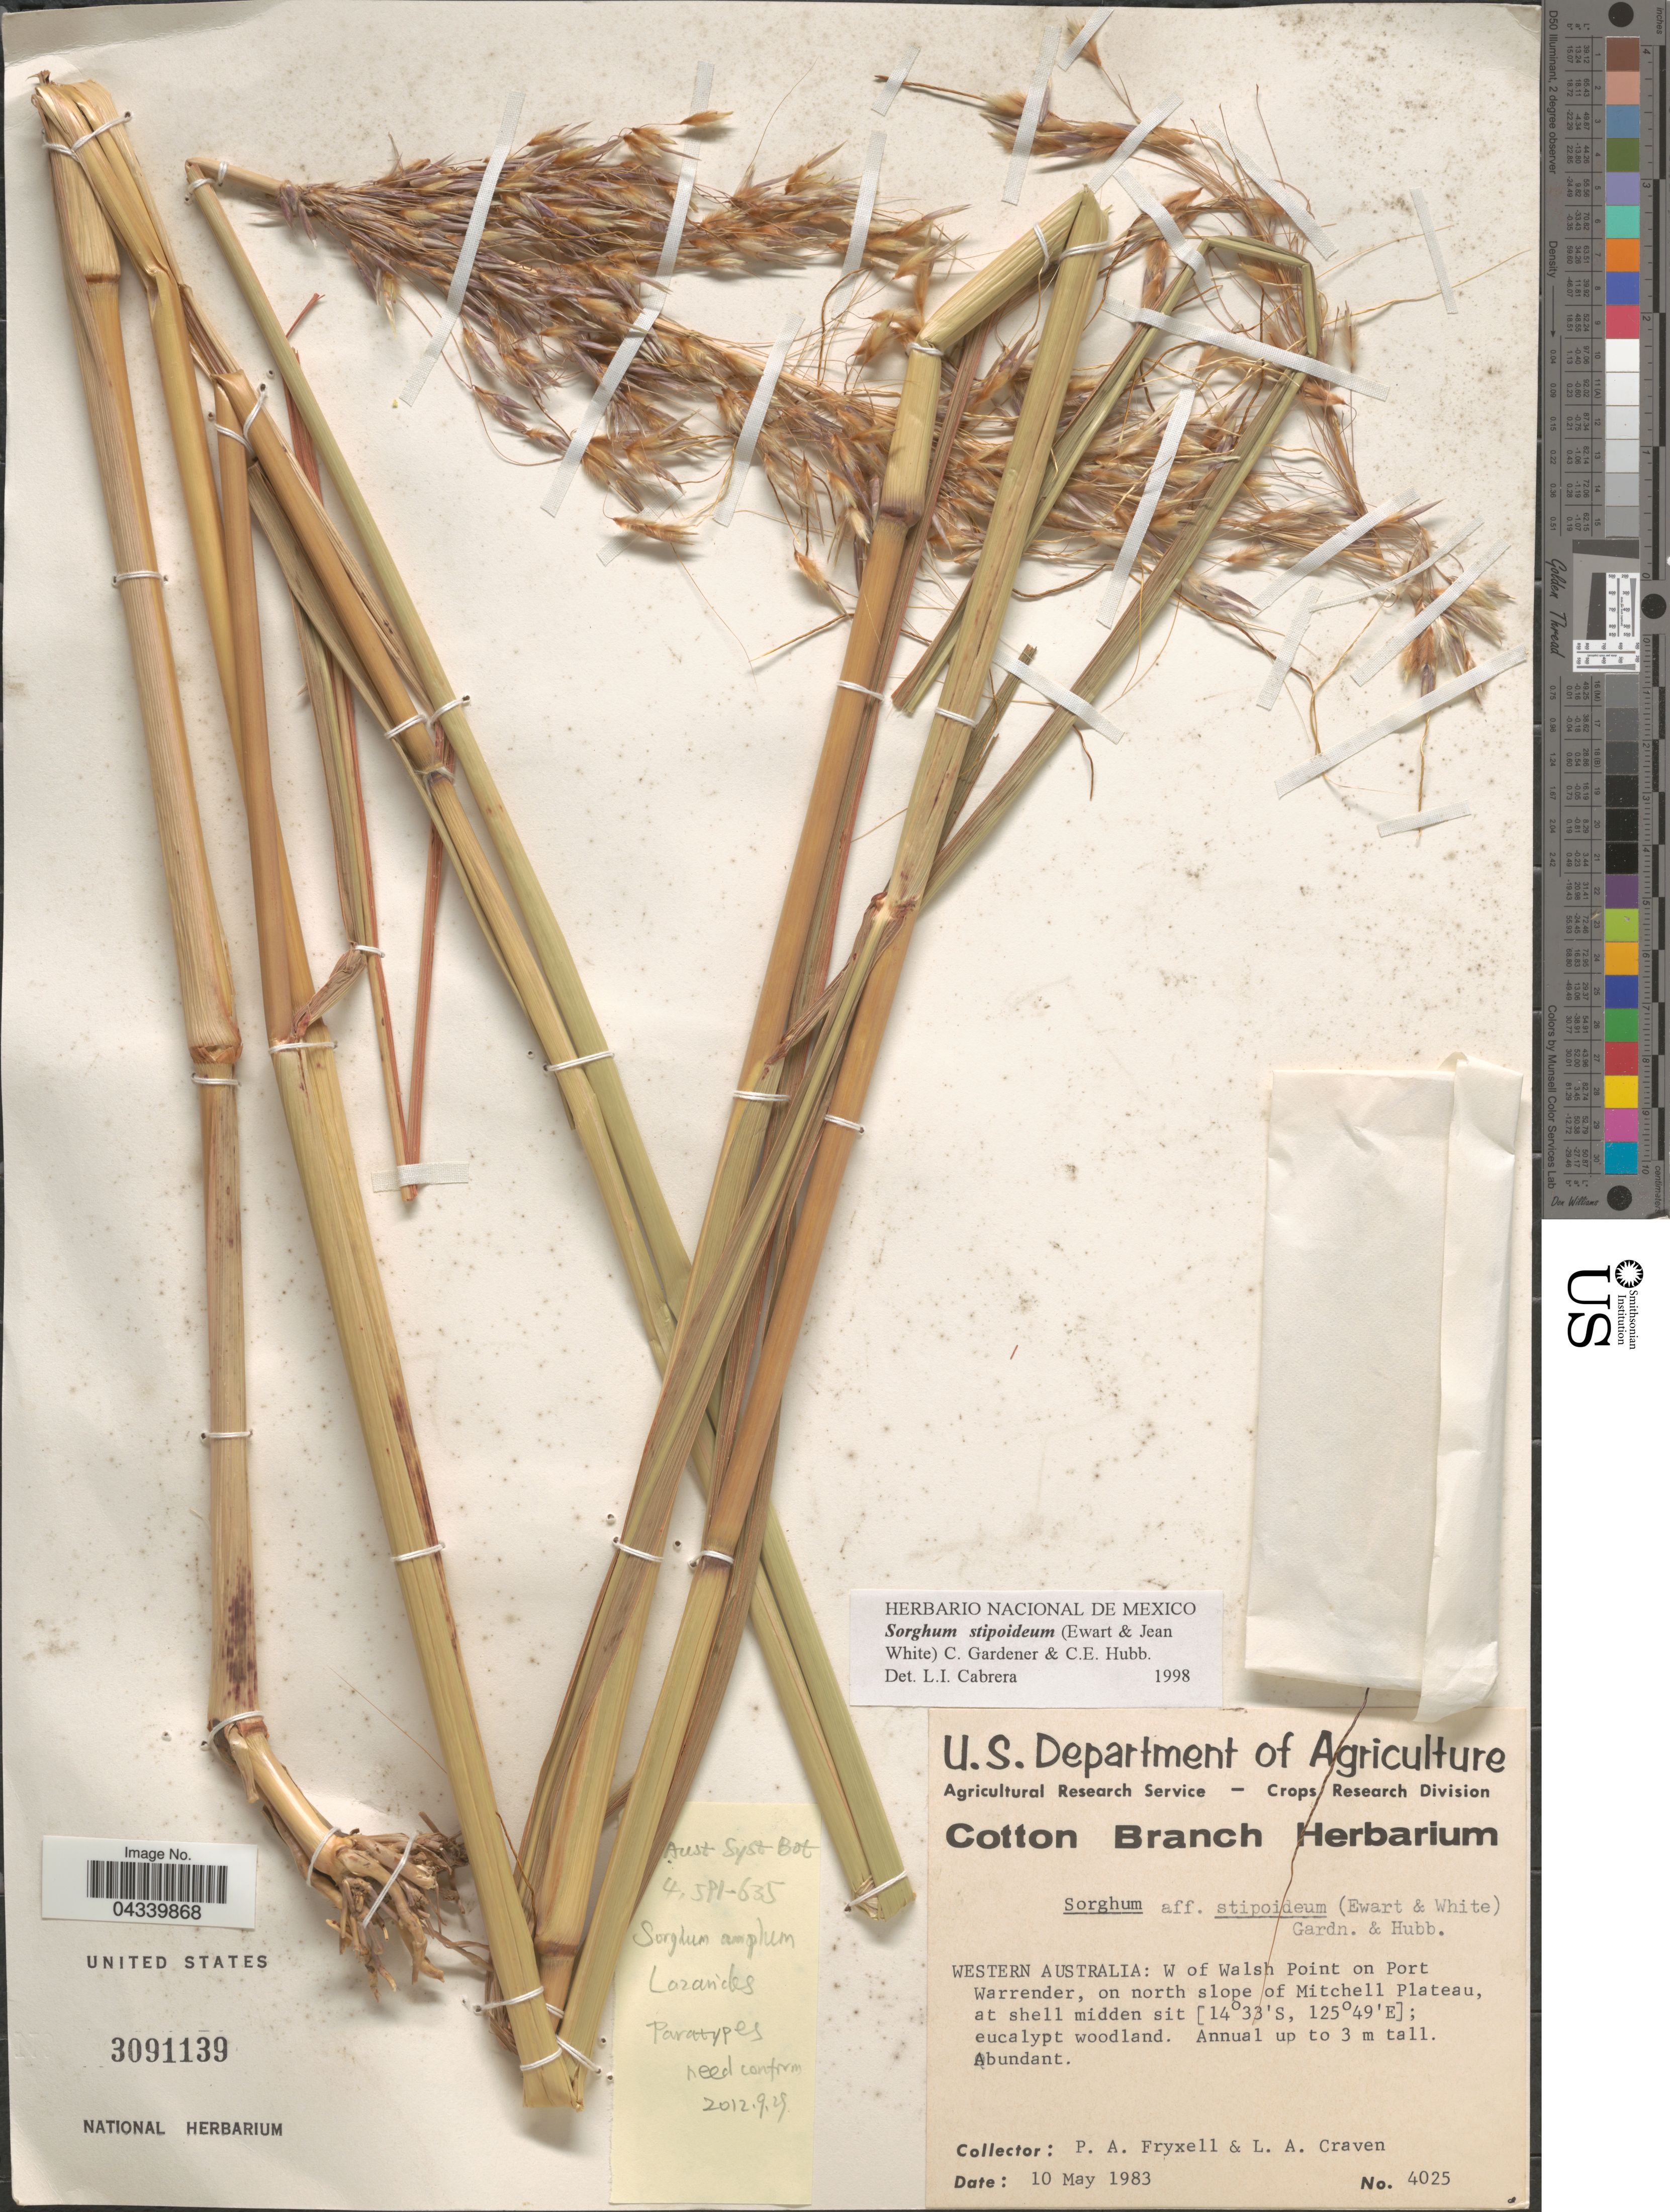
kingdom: Plantae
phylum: Tracheophyta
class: Liliopsida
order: Poales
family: Poaceae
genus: Sorghastrum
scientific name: Sorghastrum stipoides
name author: (Kunth) Nash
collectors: P. A. Fryxell & L. A. Craven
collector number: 4025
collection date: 1983-05-10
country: Australia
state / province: Western Australia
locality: W of Walsh Point on Port Warrender, on north slope of Mitchell Plateau, at shell midden sit.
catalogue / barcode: US 3091139